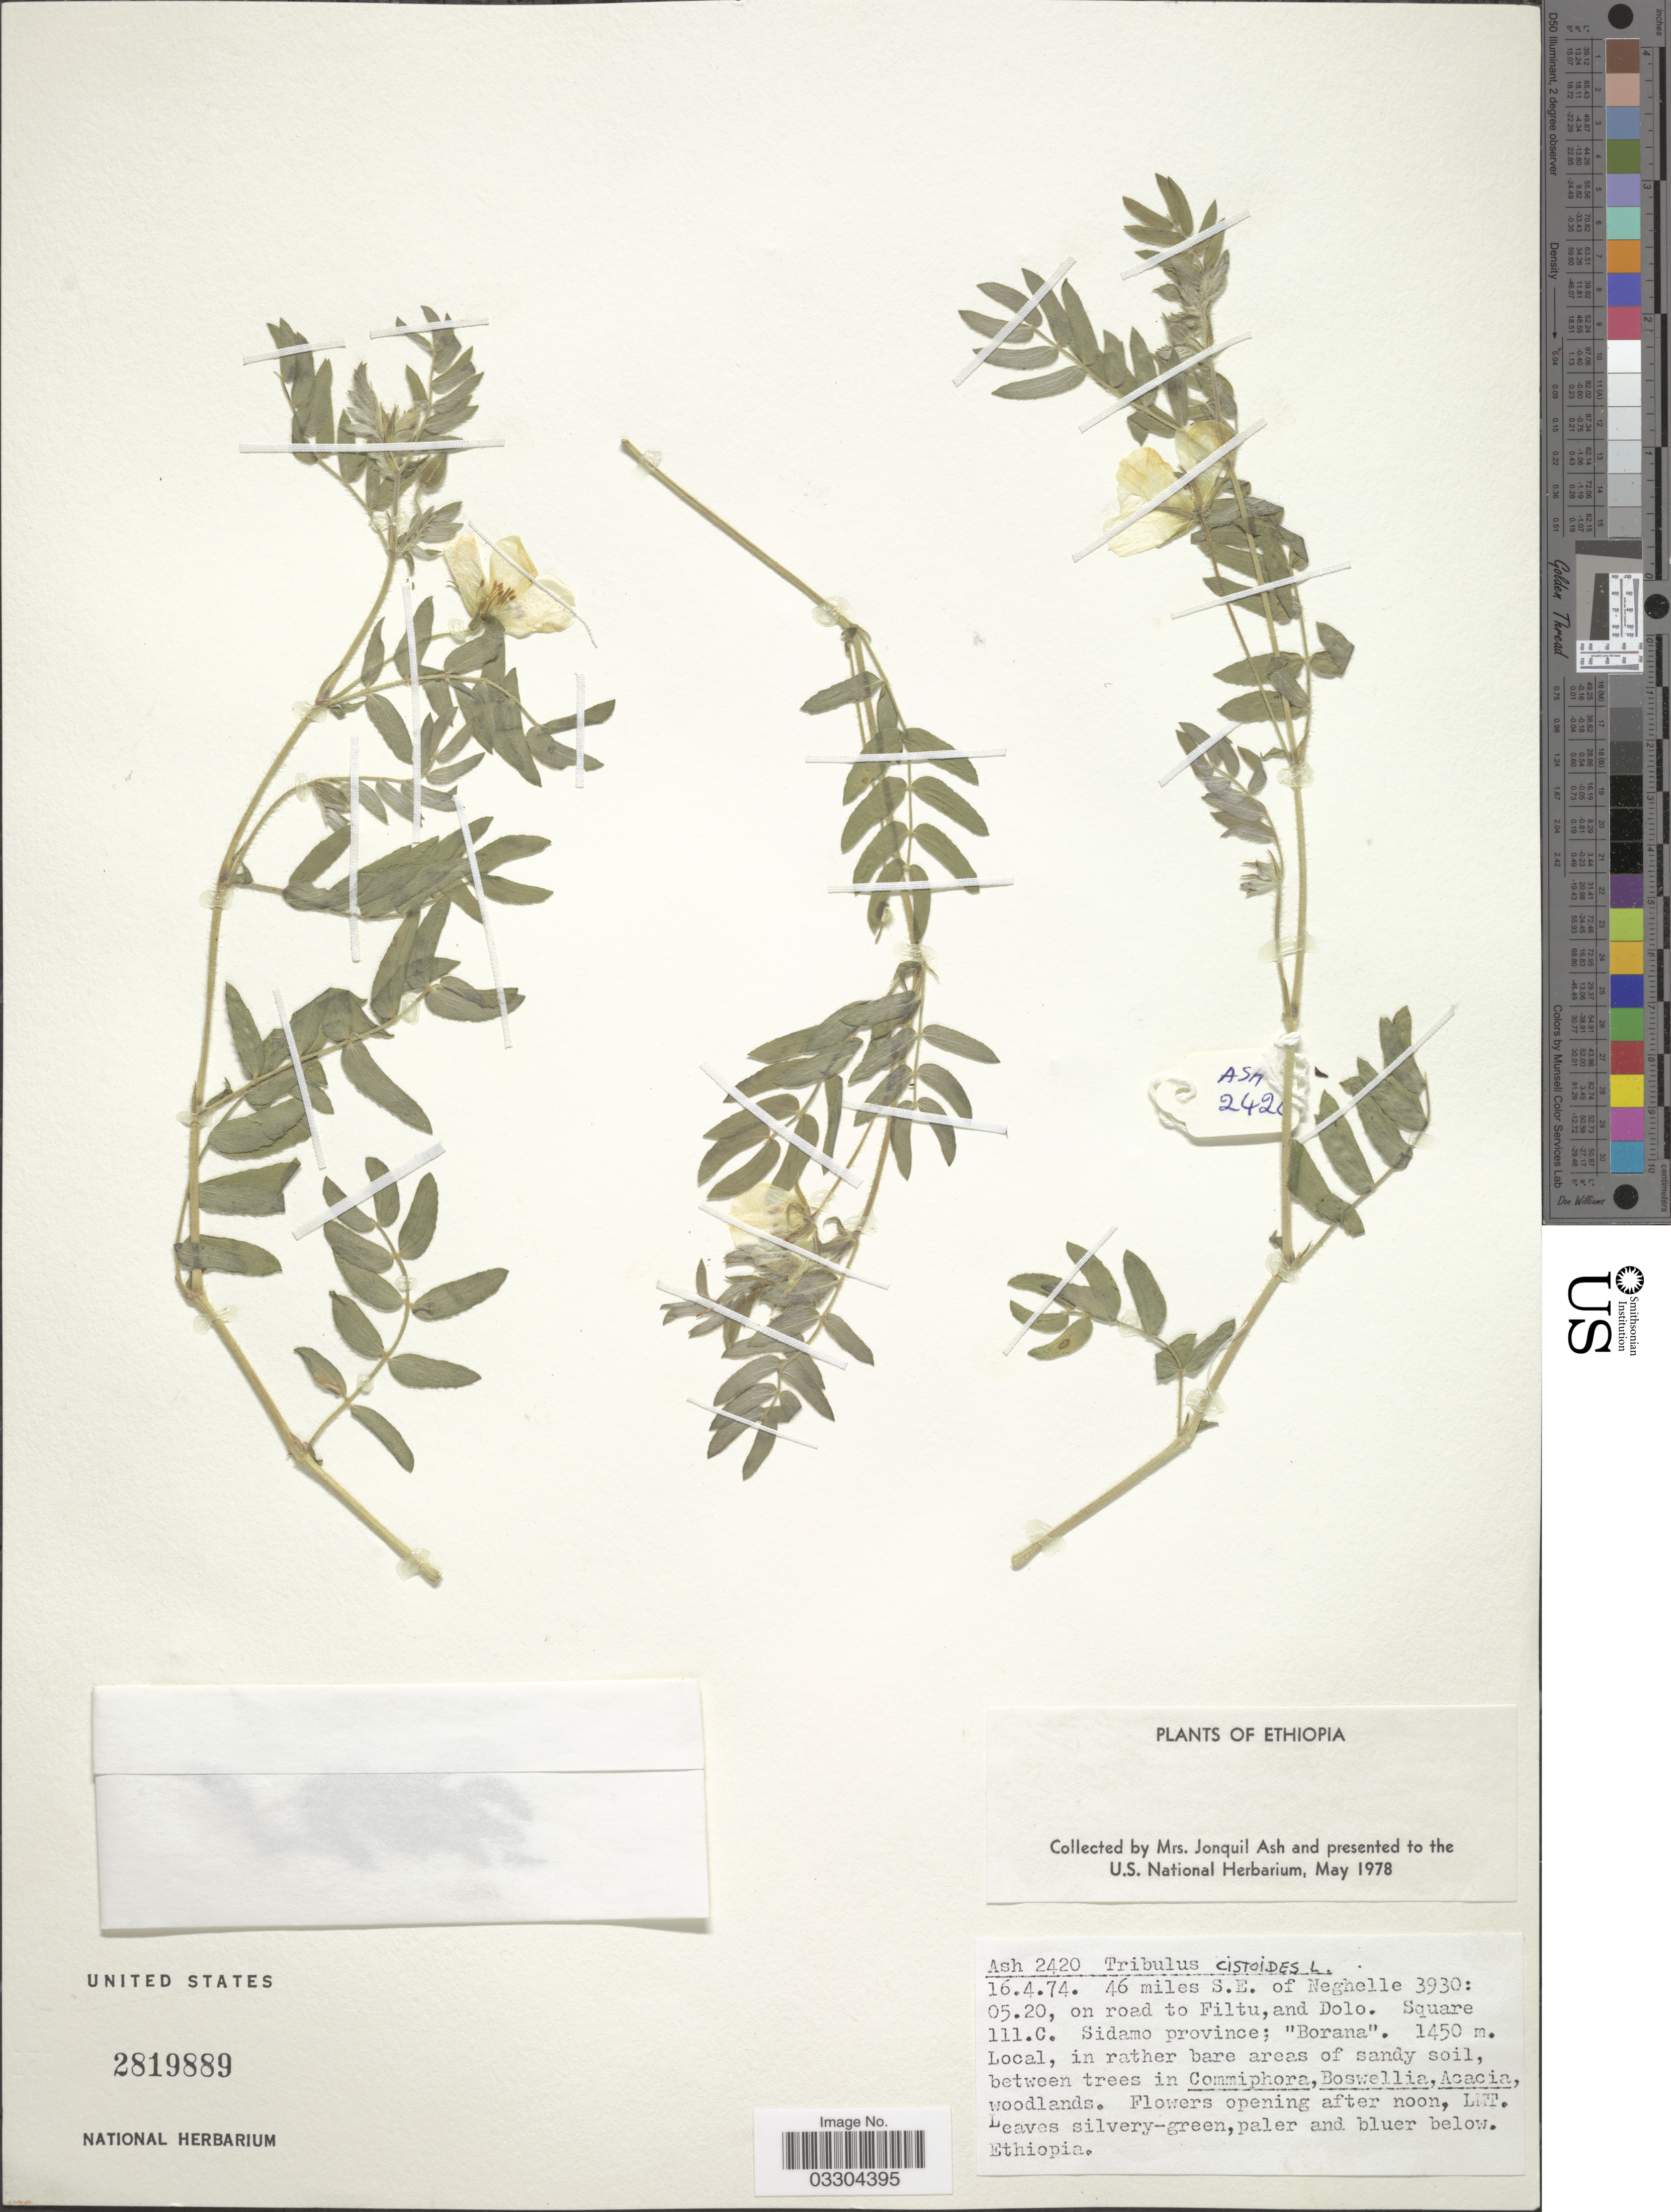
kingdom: Plantae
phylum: Tracheophyta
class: Magnoliopsida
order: Zygophyllales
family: Zygophyllaceae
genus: Tribulus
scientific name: Tribulus cistoides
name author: L.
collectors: J. Ash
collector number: Ash 2420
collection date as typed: Transcribed d/m/y: 16/4/74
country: Ethiopia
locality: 46 miles S. E. of Neghelle 3930:05.20, on road to Filtu, and Dolo. Square 111.C. Sidamo province; "Borana".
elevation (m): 1450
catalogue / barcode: US 2819889